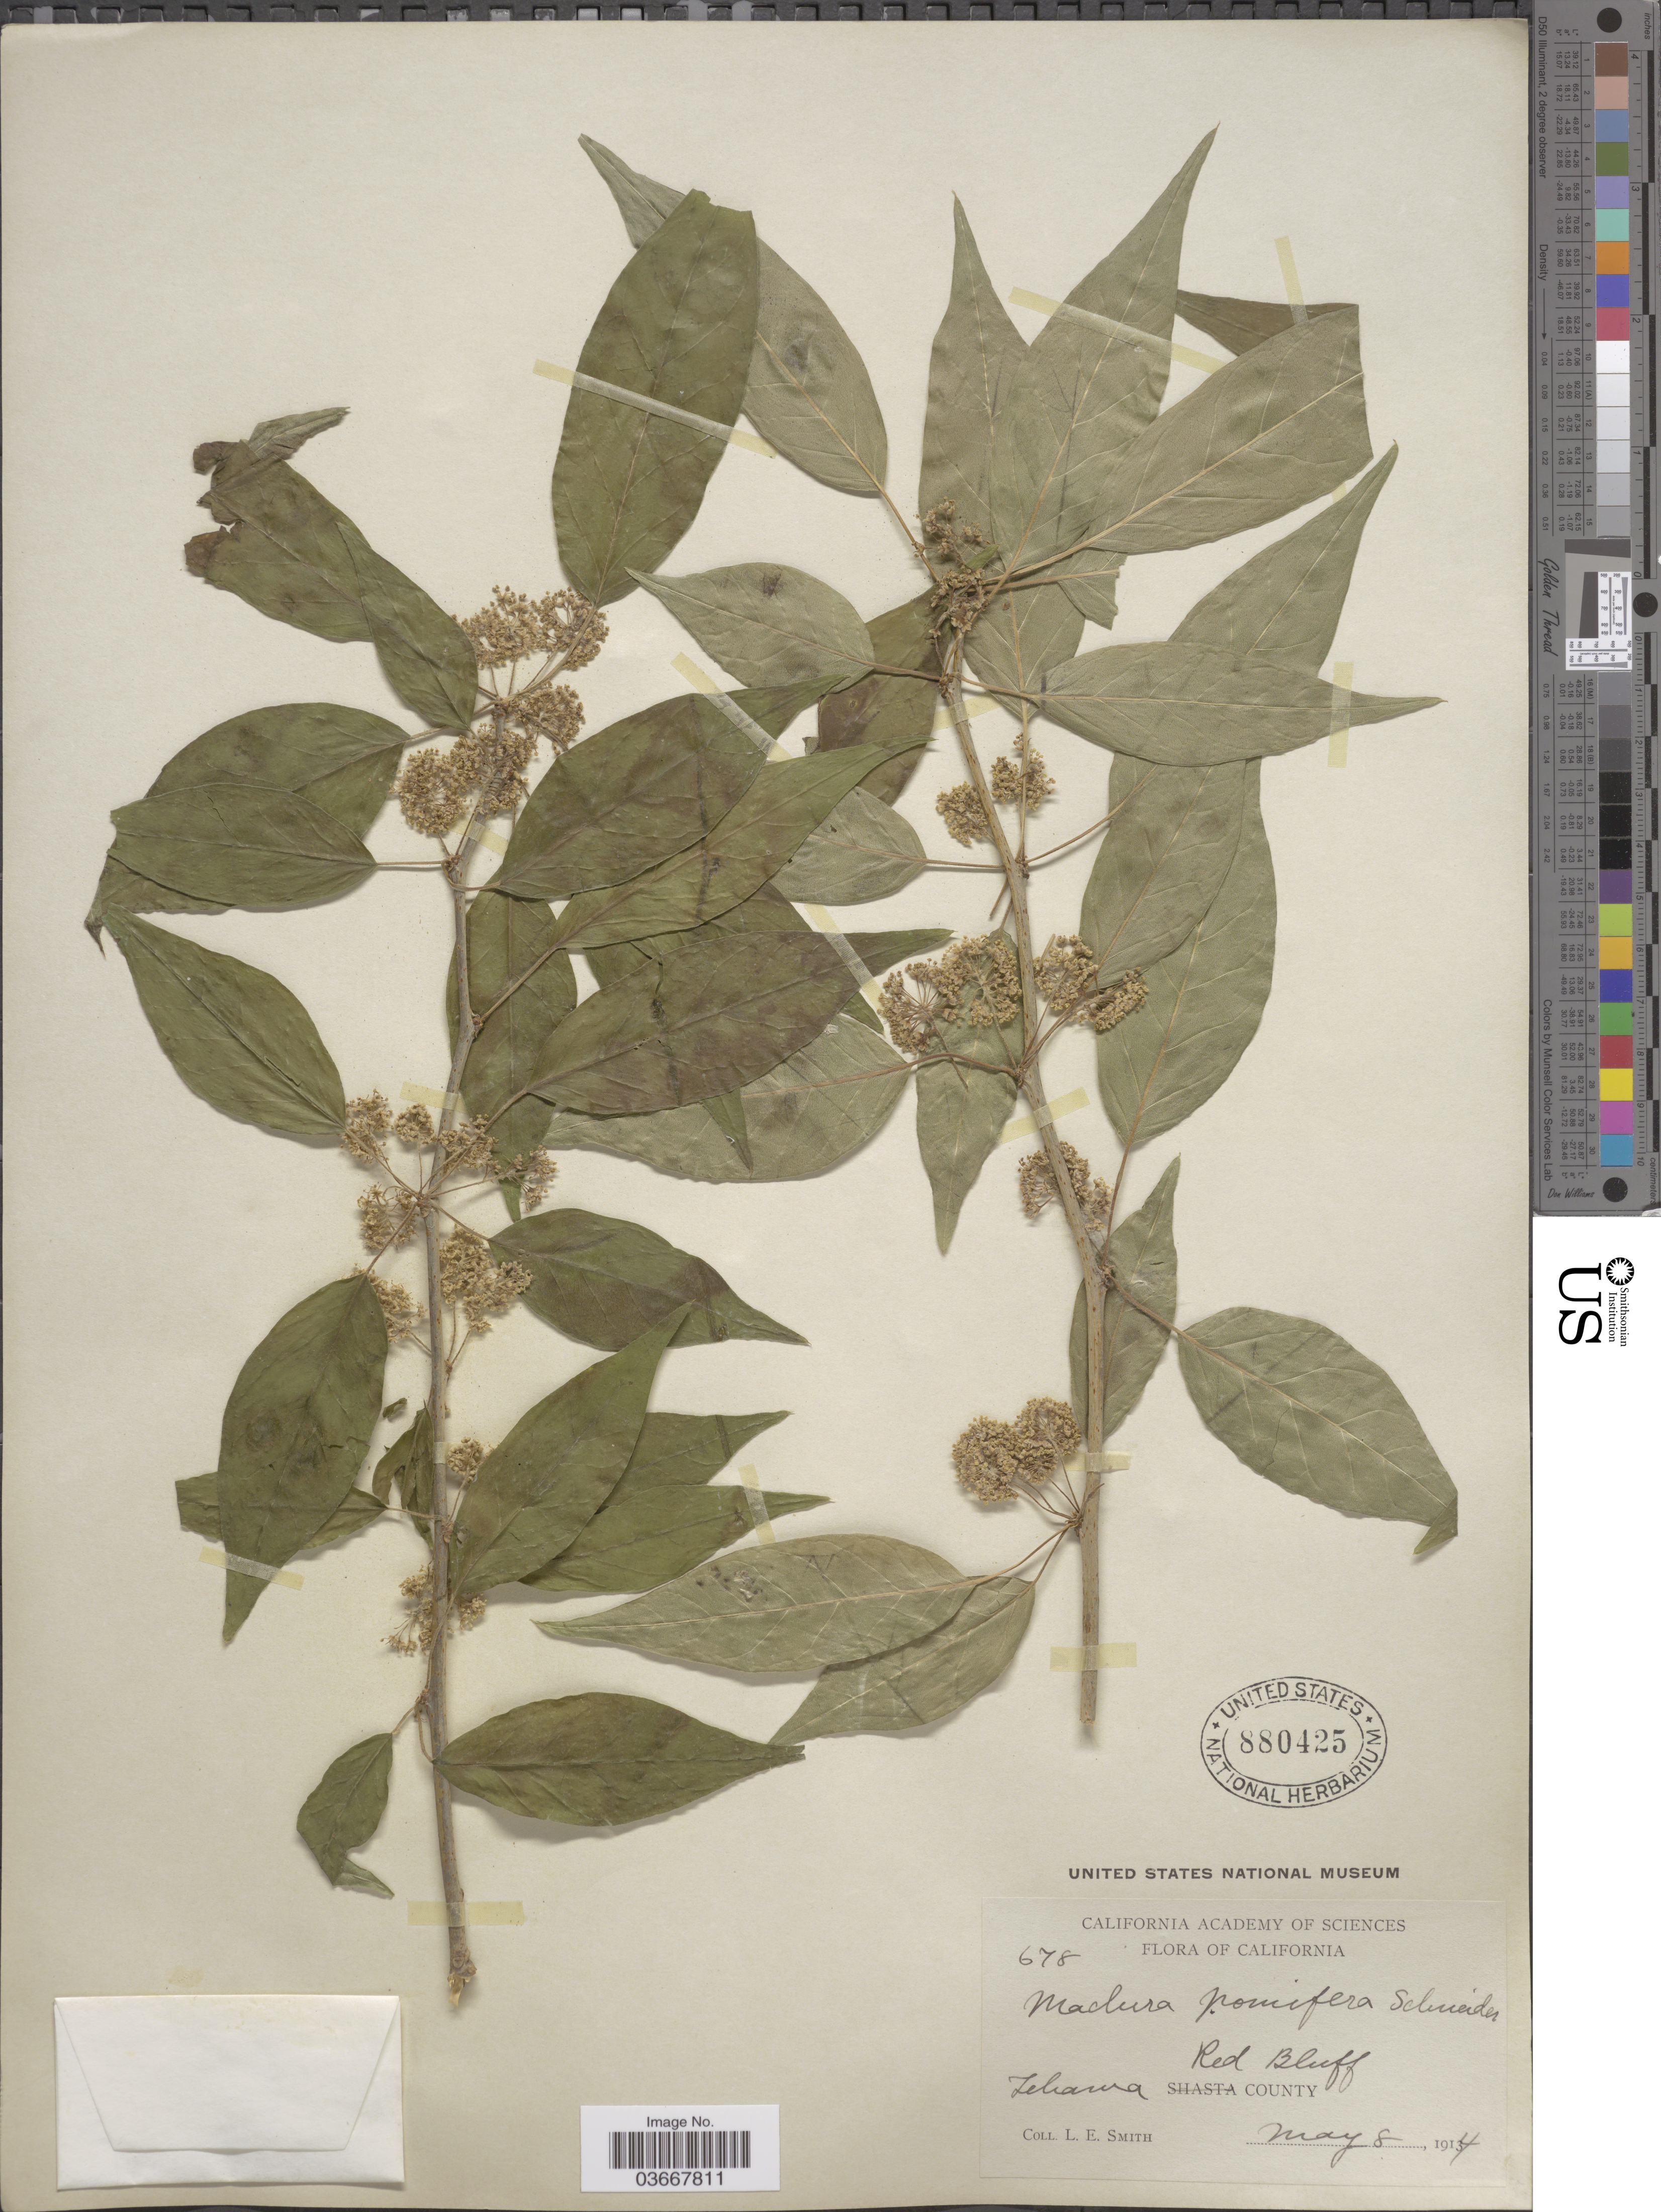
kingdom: Plantae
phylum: Tracheophyta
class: Magnoliopsida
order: Rosales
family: Moraceae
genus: Maclura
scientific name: Maclura pomifera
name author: (Raf.) C.K. Schneid.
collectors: L. E. Smith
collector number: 678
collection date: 1914-05-08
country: United States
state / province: California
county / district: Tehama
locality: Tehama County. Red Bluff.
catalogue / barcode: US 880425